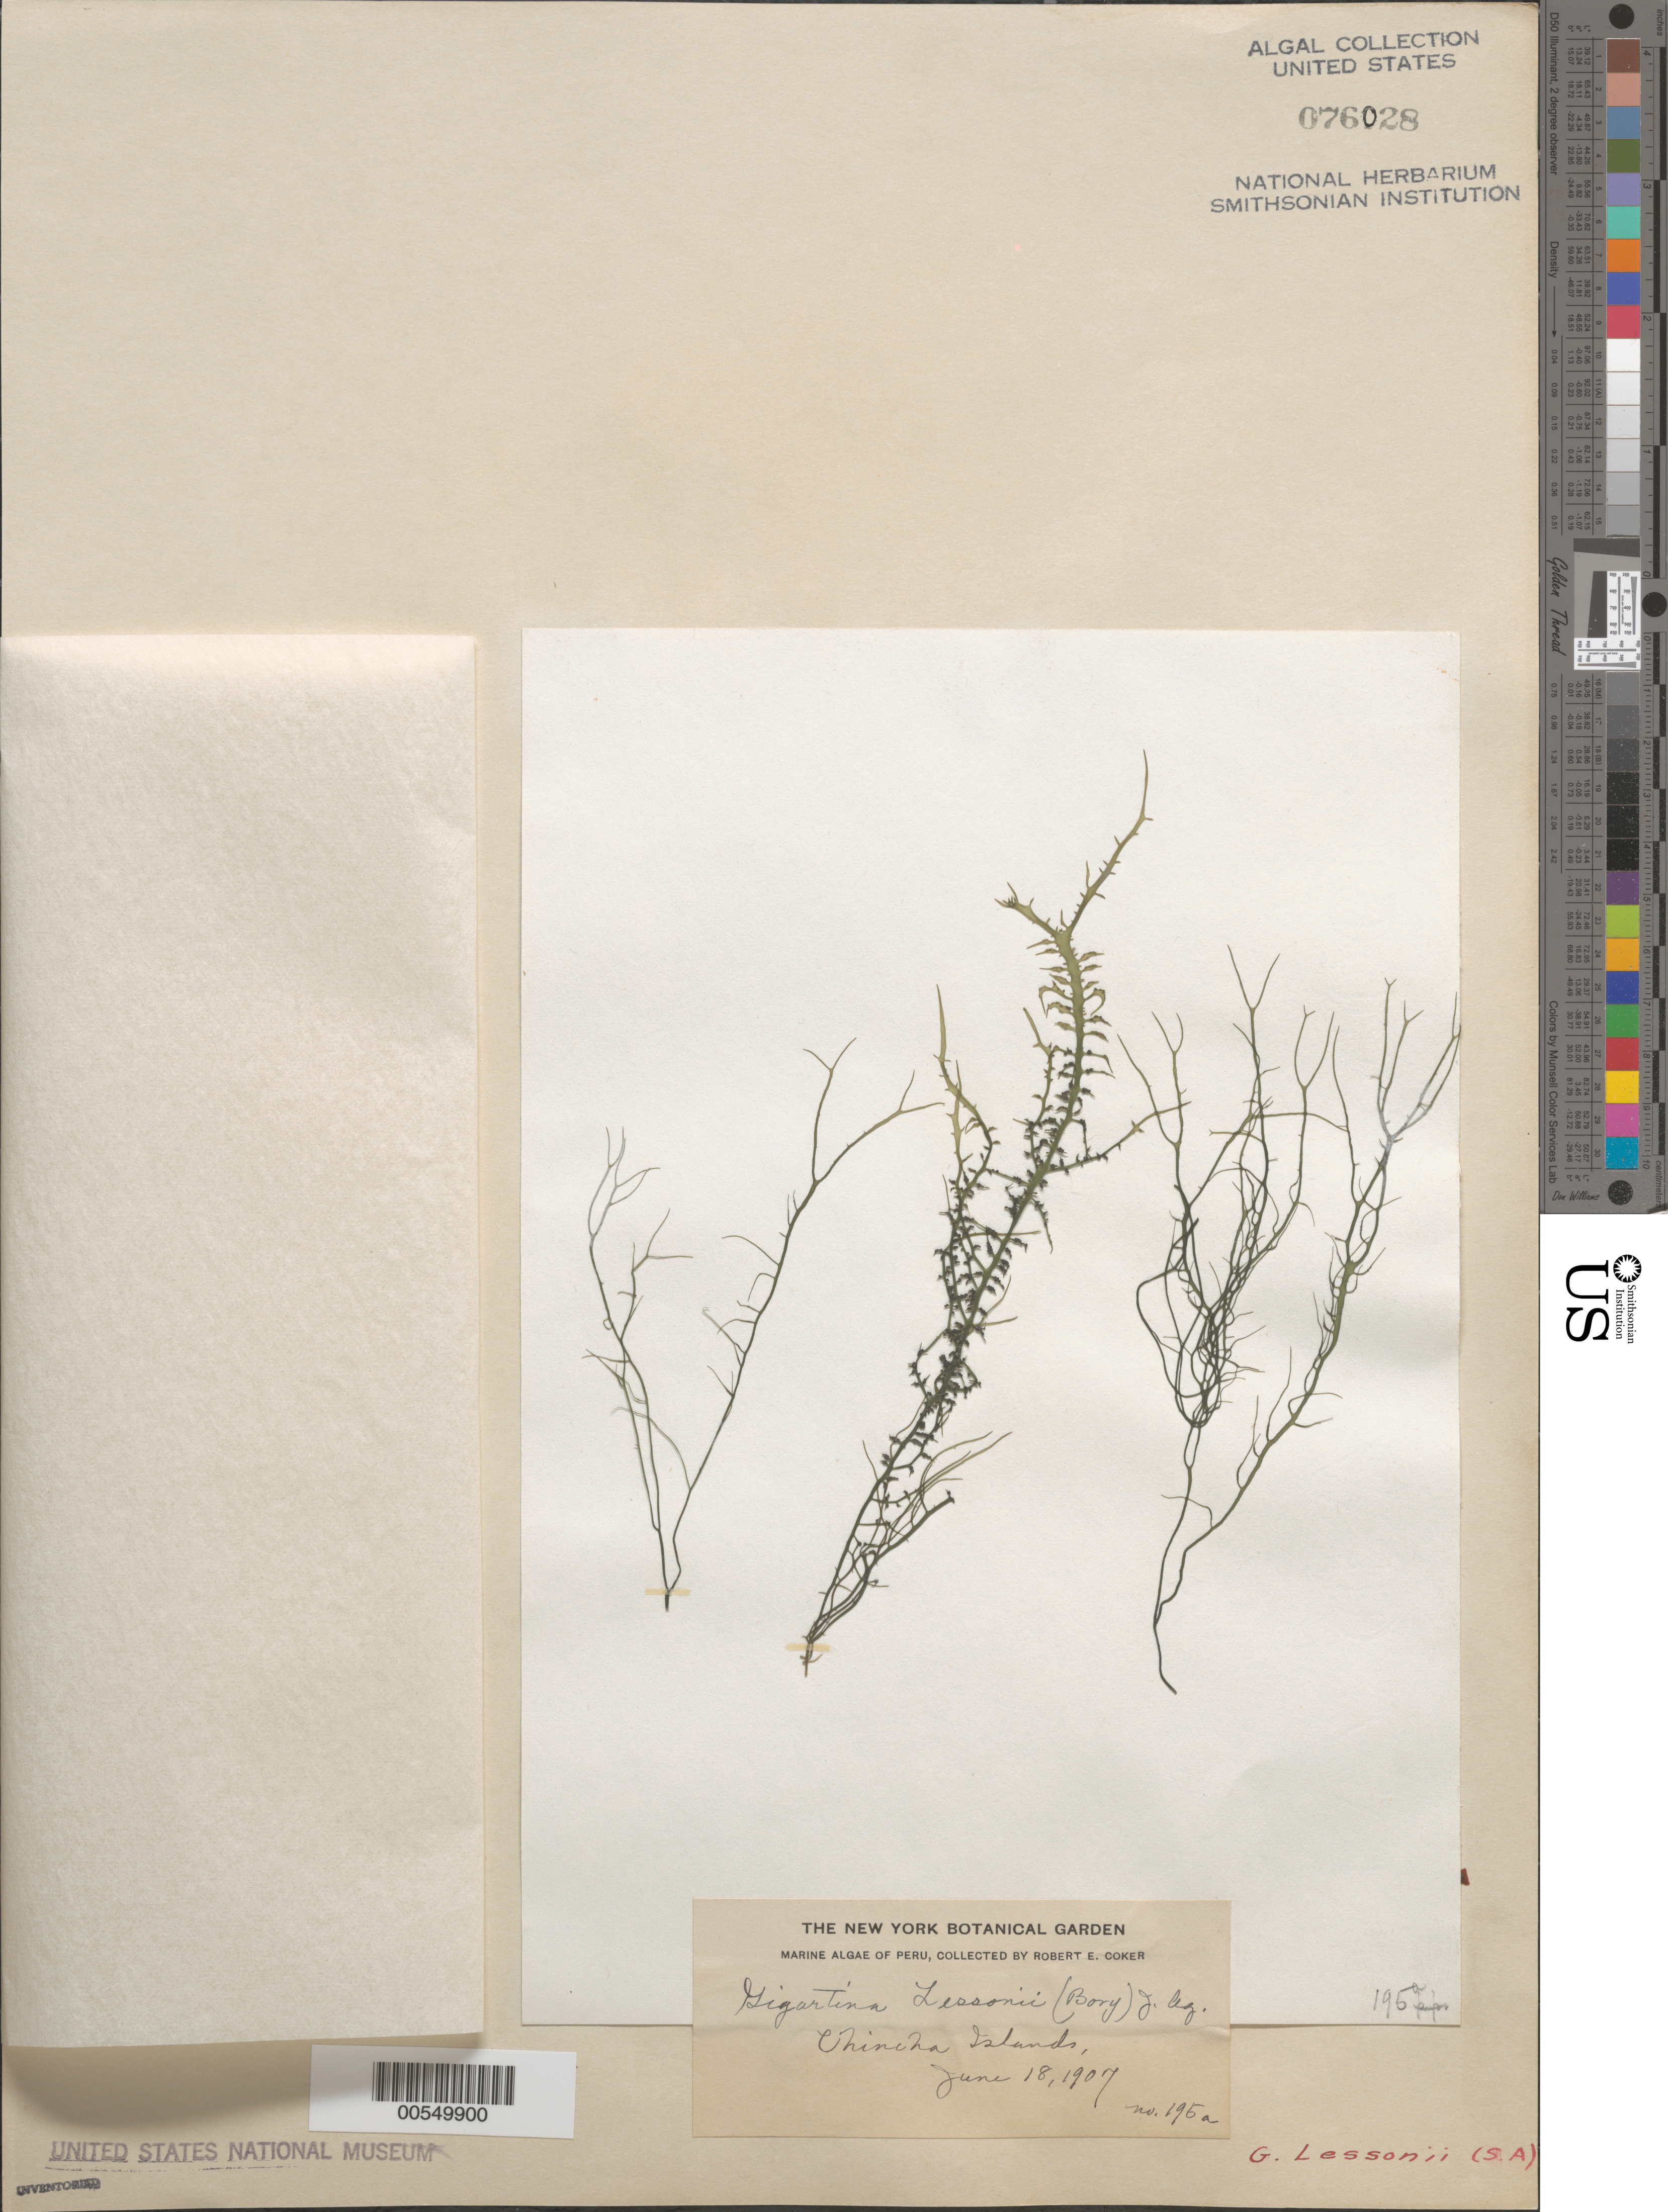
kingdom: Plantae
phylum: Rhodophyta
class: Florideophyceae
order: Gigartinales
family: Gigartinaceae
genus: Chondracanthus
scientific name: Chondracanthus chamissoi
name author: (C. Agardh) Kützing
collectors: R. Coker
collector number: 195a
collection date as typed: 18 Jun 1907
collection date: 1907-06-18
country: Peru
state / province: Ica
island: Islas de Chincha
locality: Islas de Chincha (Chincha Islands)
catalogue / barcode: US 76028